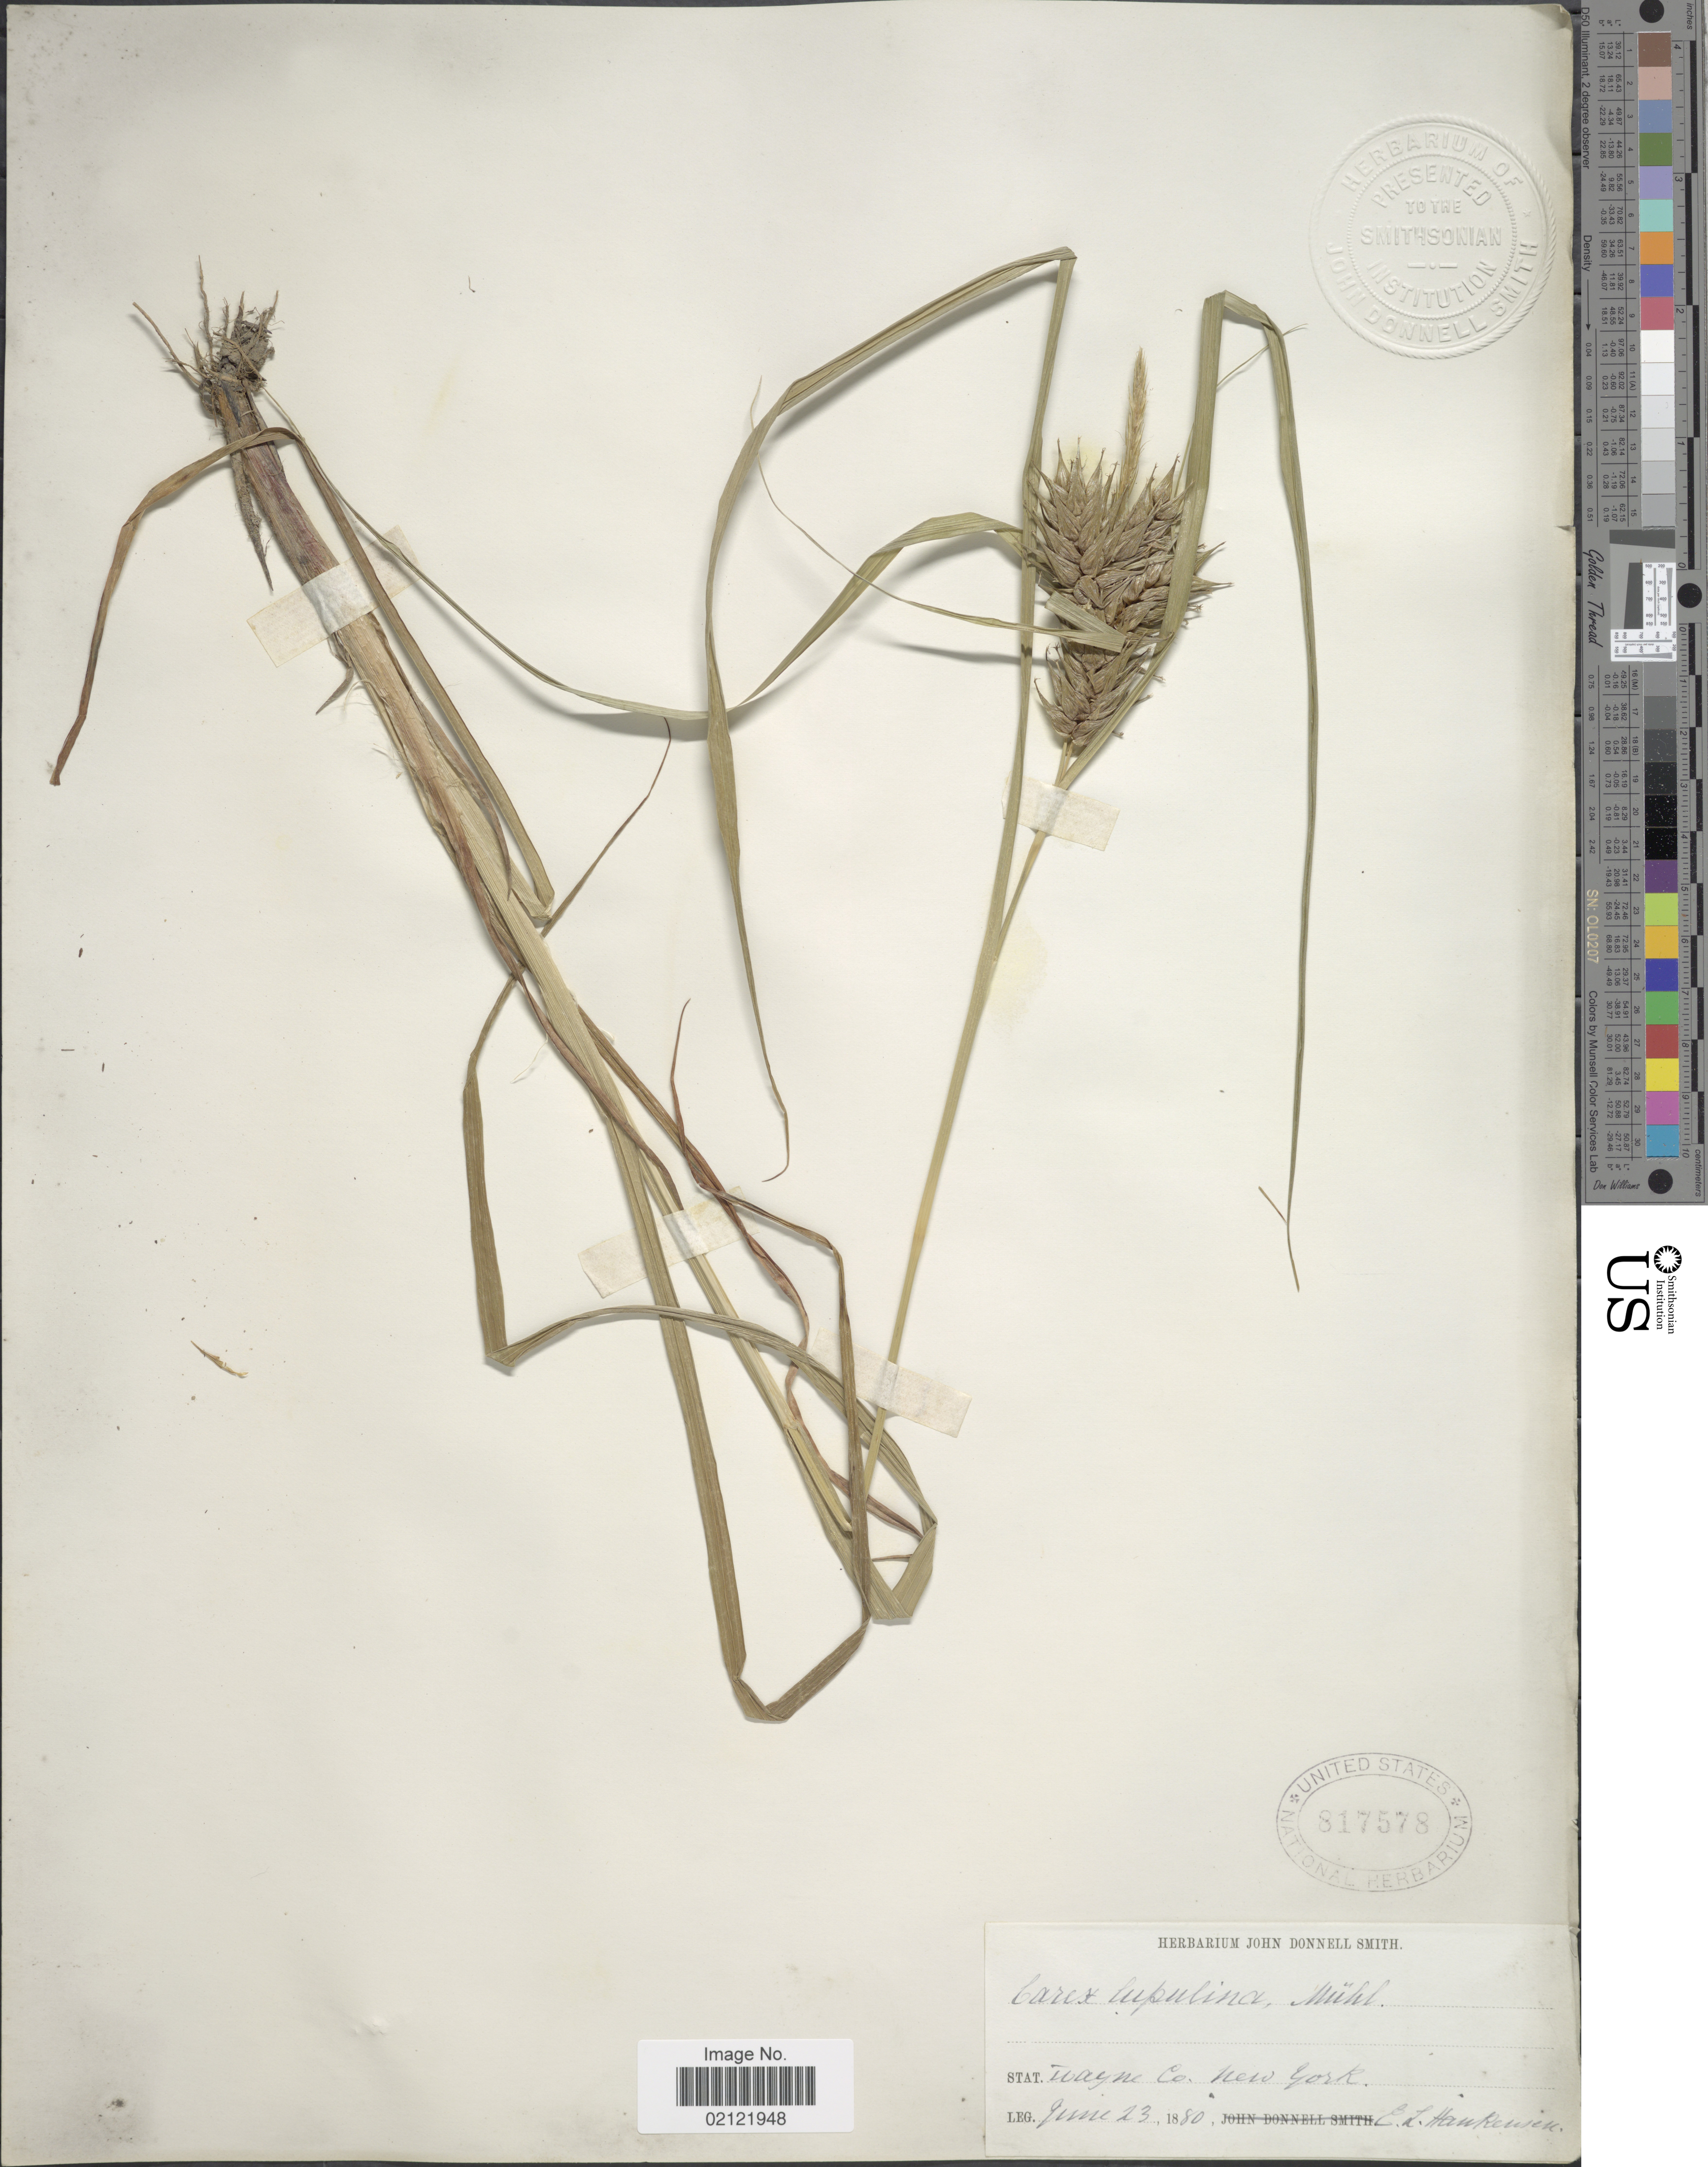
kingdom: Plantae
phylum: Tracheophyta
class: Liliopsida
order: Poales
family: Cyperaceae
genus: Carex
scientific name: Carex lupulina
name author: Muhl. ex Willd.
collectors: E. Hankenson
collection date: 1880-06-23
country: United States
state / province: New York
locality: Wayne Co., New York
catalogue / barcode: US 817578